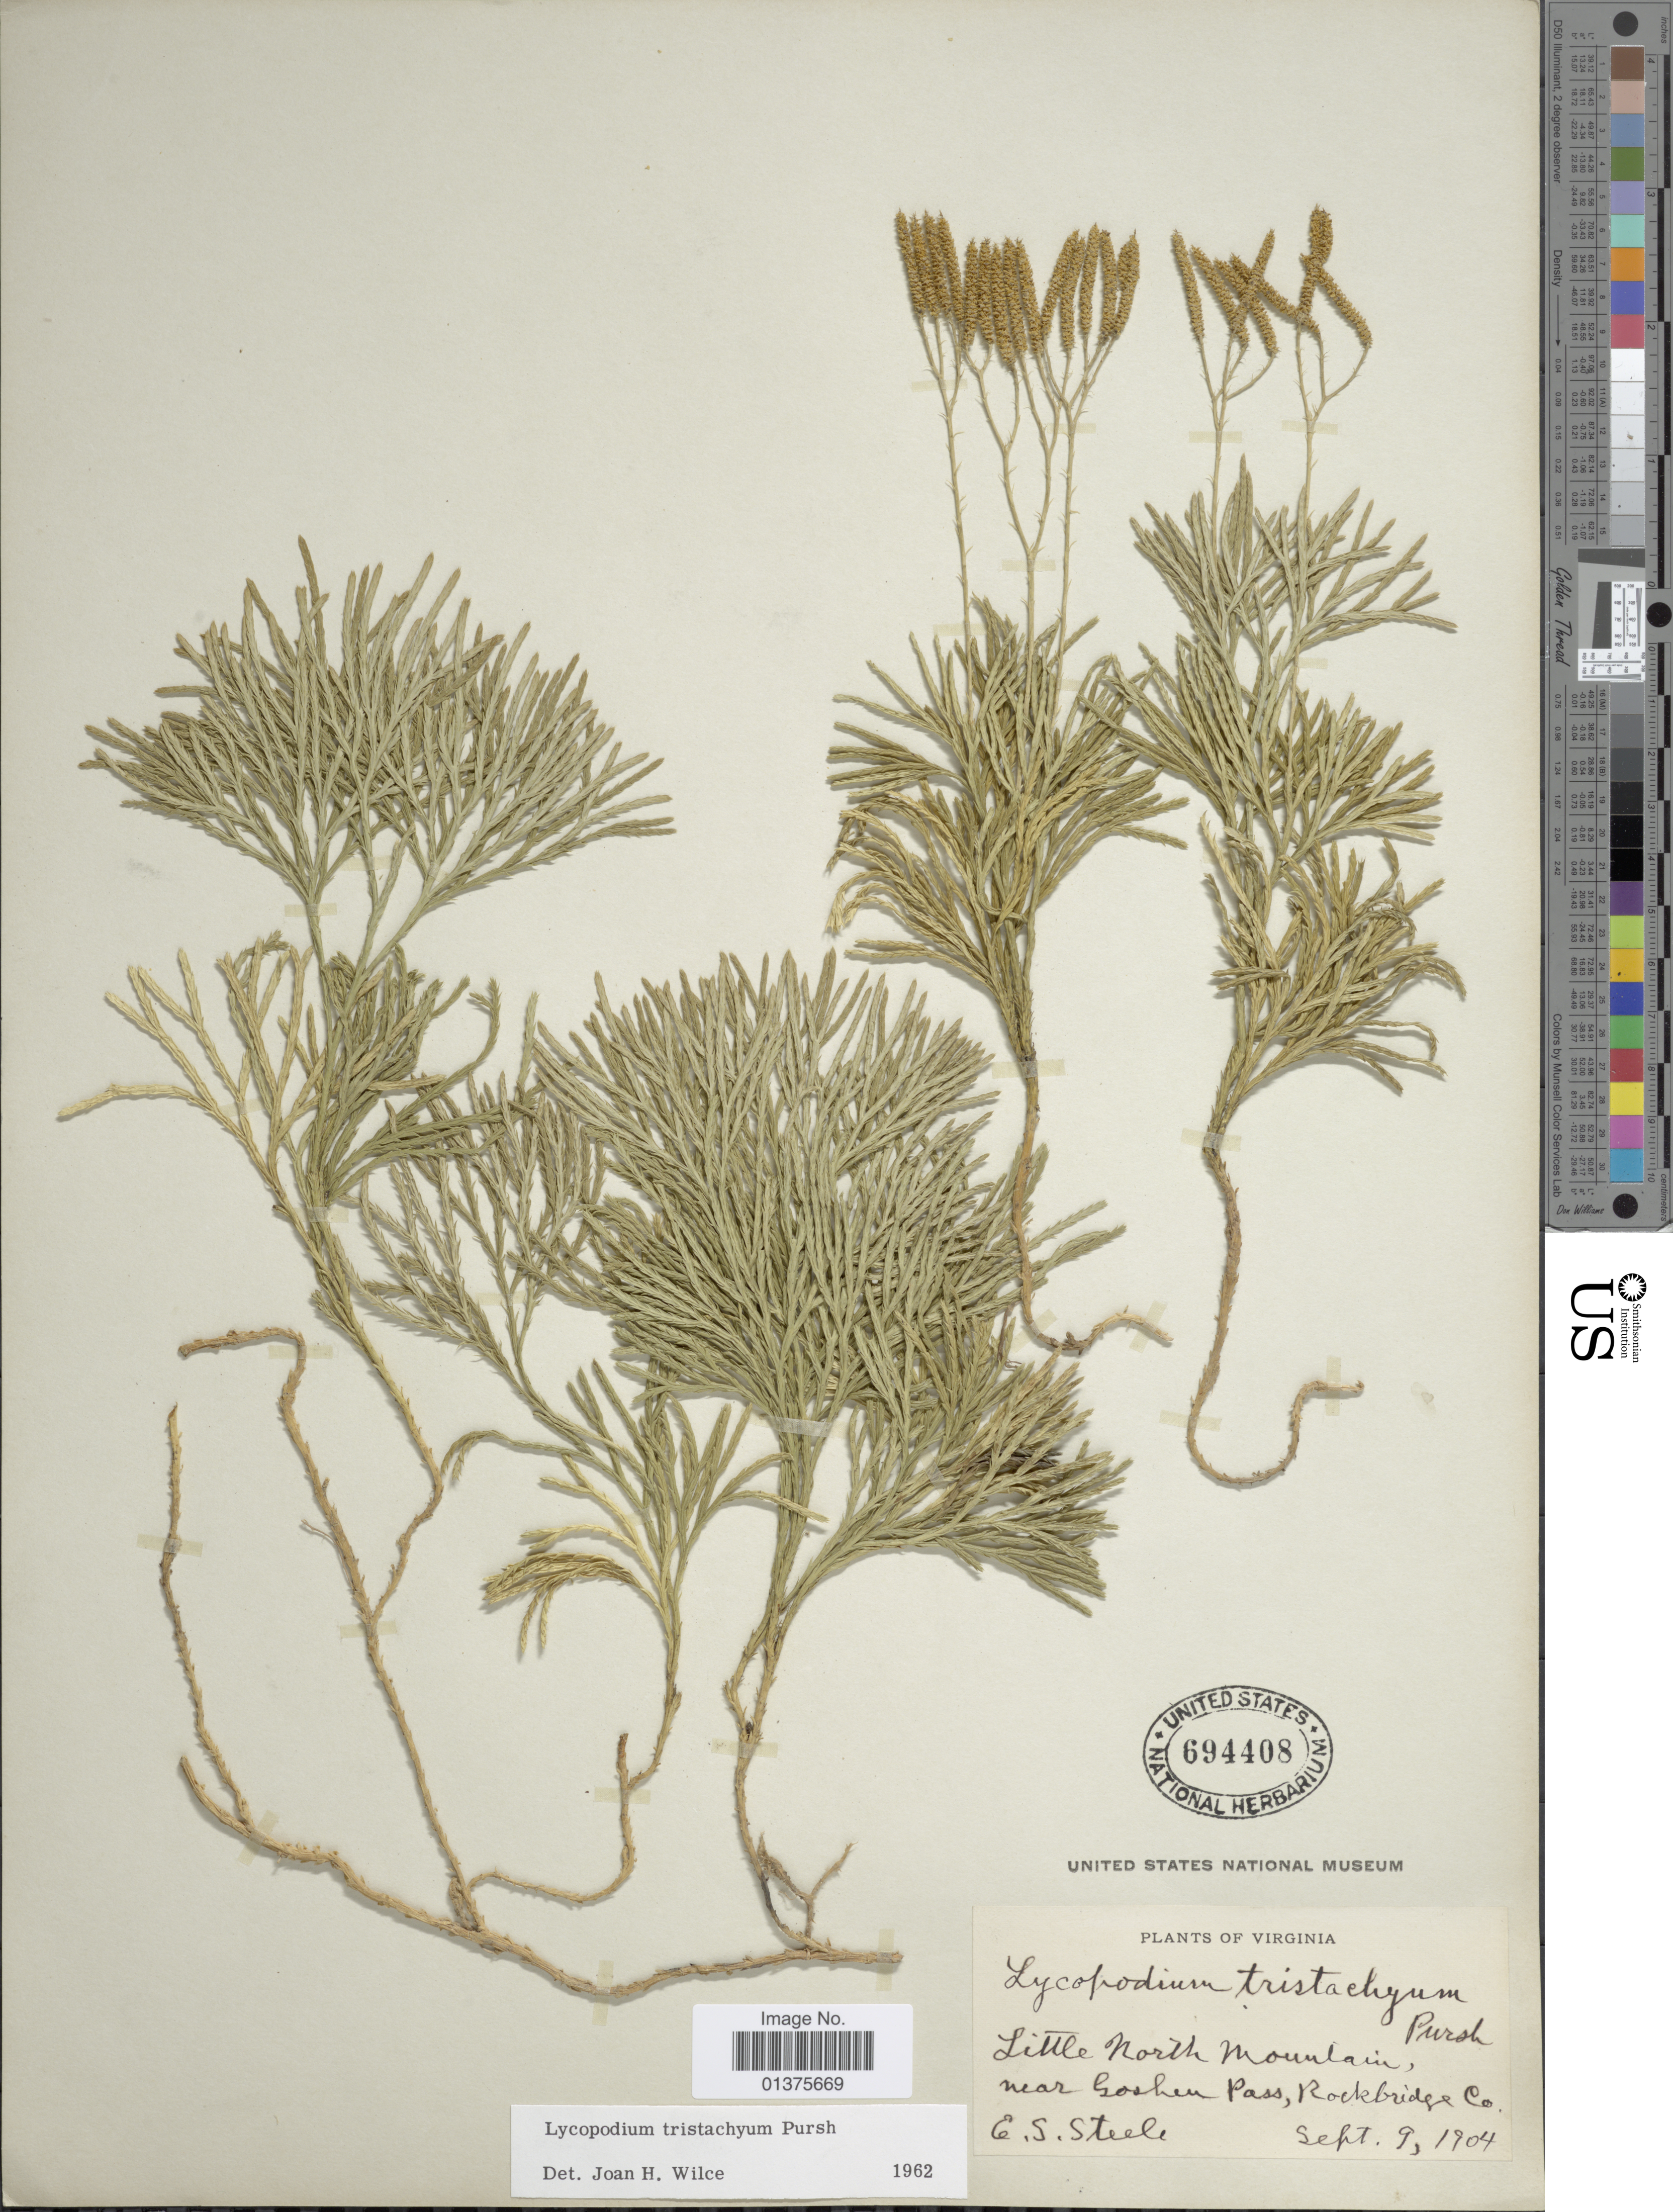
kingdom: Plantae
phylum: Tracheophyta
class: Lycopodiopsida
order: Lycopodiales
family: Lycopodiaceae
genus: Diphasiastrum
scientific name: Diphasiastrum tristachyum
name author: (Pursh) Holub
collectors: E. Steele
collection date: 1904-09-09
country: United States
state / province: Virginia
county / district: Rockbridge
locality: Little North Mountain near Goshen Pass, Rockbridge Co.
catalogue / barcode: US 694408